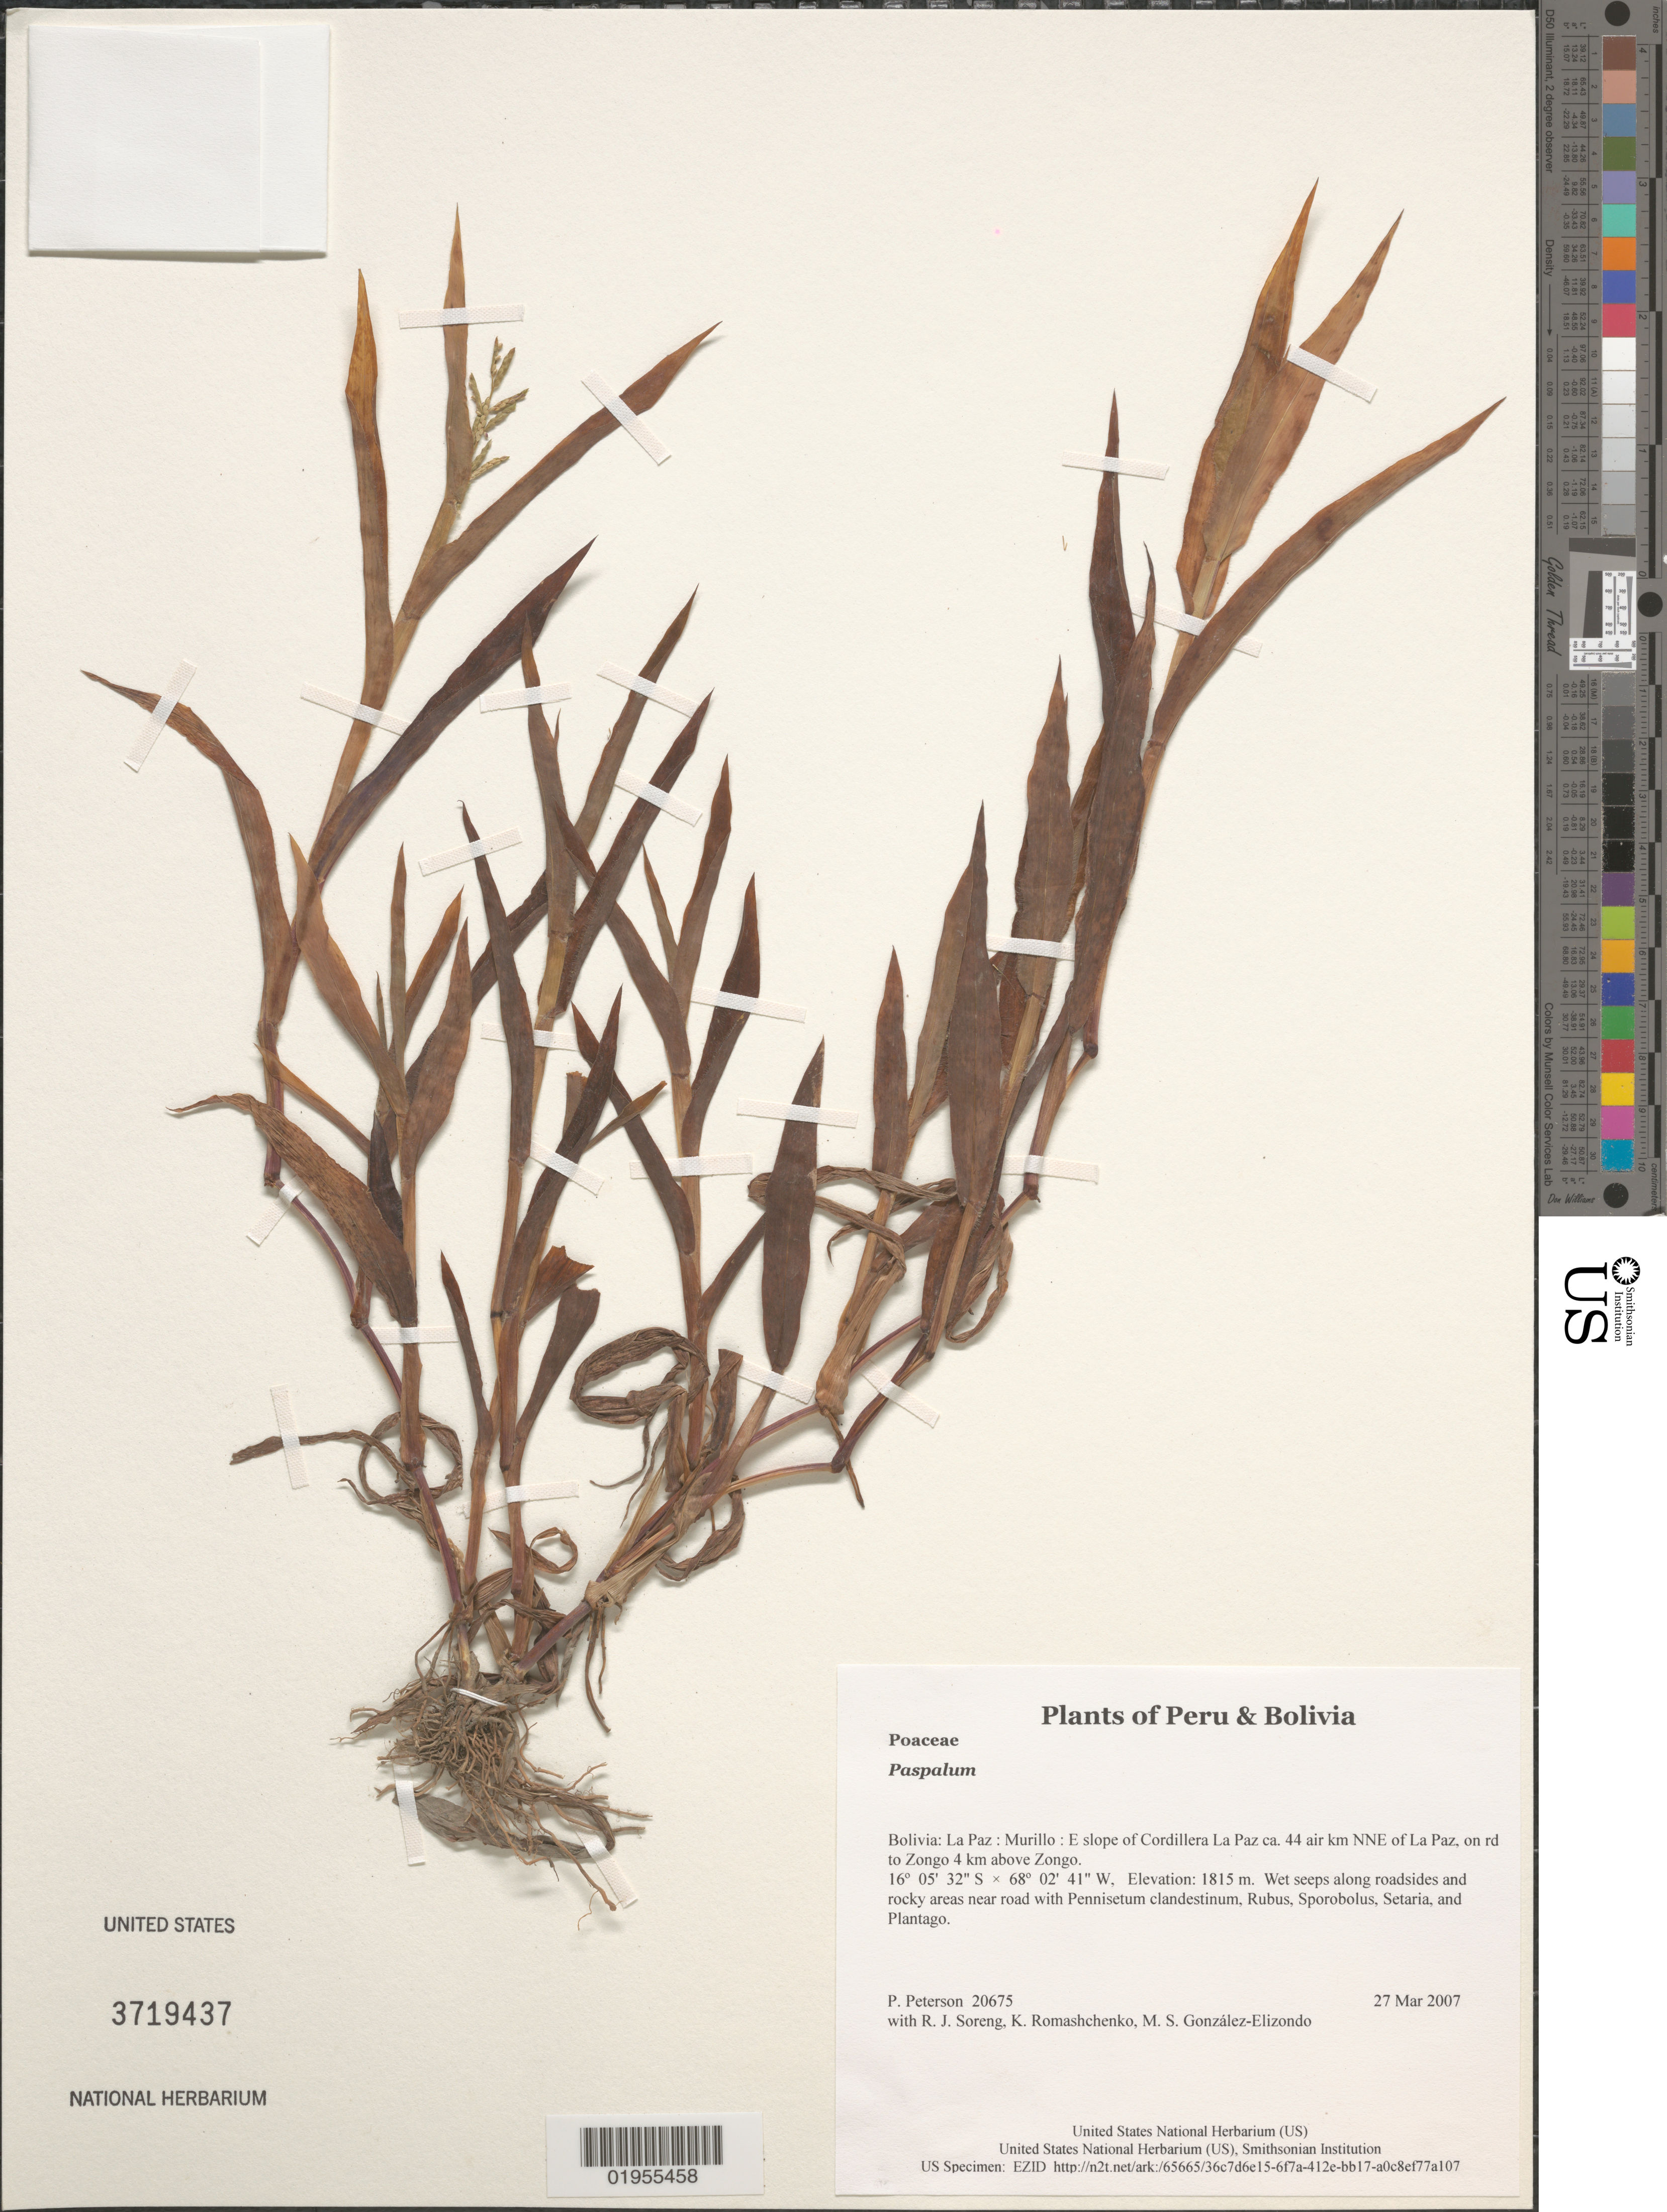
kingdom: Plantae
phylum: Tracheophyta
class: Liliopsida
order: Poales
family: Poaceae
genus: Paspalum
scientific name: Paspalum sp.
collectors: P. M. Peterson, R. J. Soreng, K. Romashchenko & M. S. González-Elizondo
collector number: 20675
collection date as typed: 27 Mar 2007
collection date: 2007-03-27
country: Bolivia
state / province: La Paz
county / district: Murillo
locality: E slope of Cordillera La Paz ca. 44 air km NNE of La Paz, on rd to Zongo 4 km above Zongo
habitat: Wet seeps along roadsides and rocky areas near road with Pennisetum clandestinum, Rubus, Sporobolus, Setaria, and Plantago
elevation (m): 1815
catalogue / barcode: US 3719437